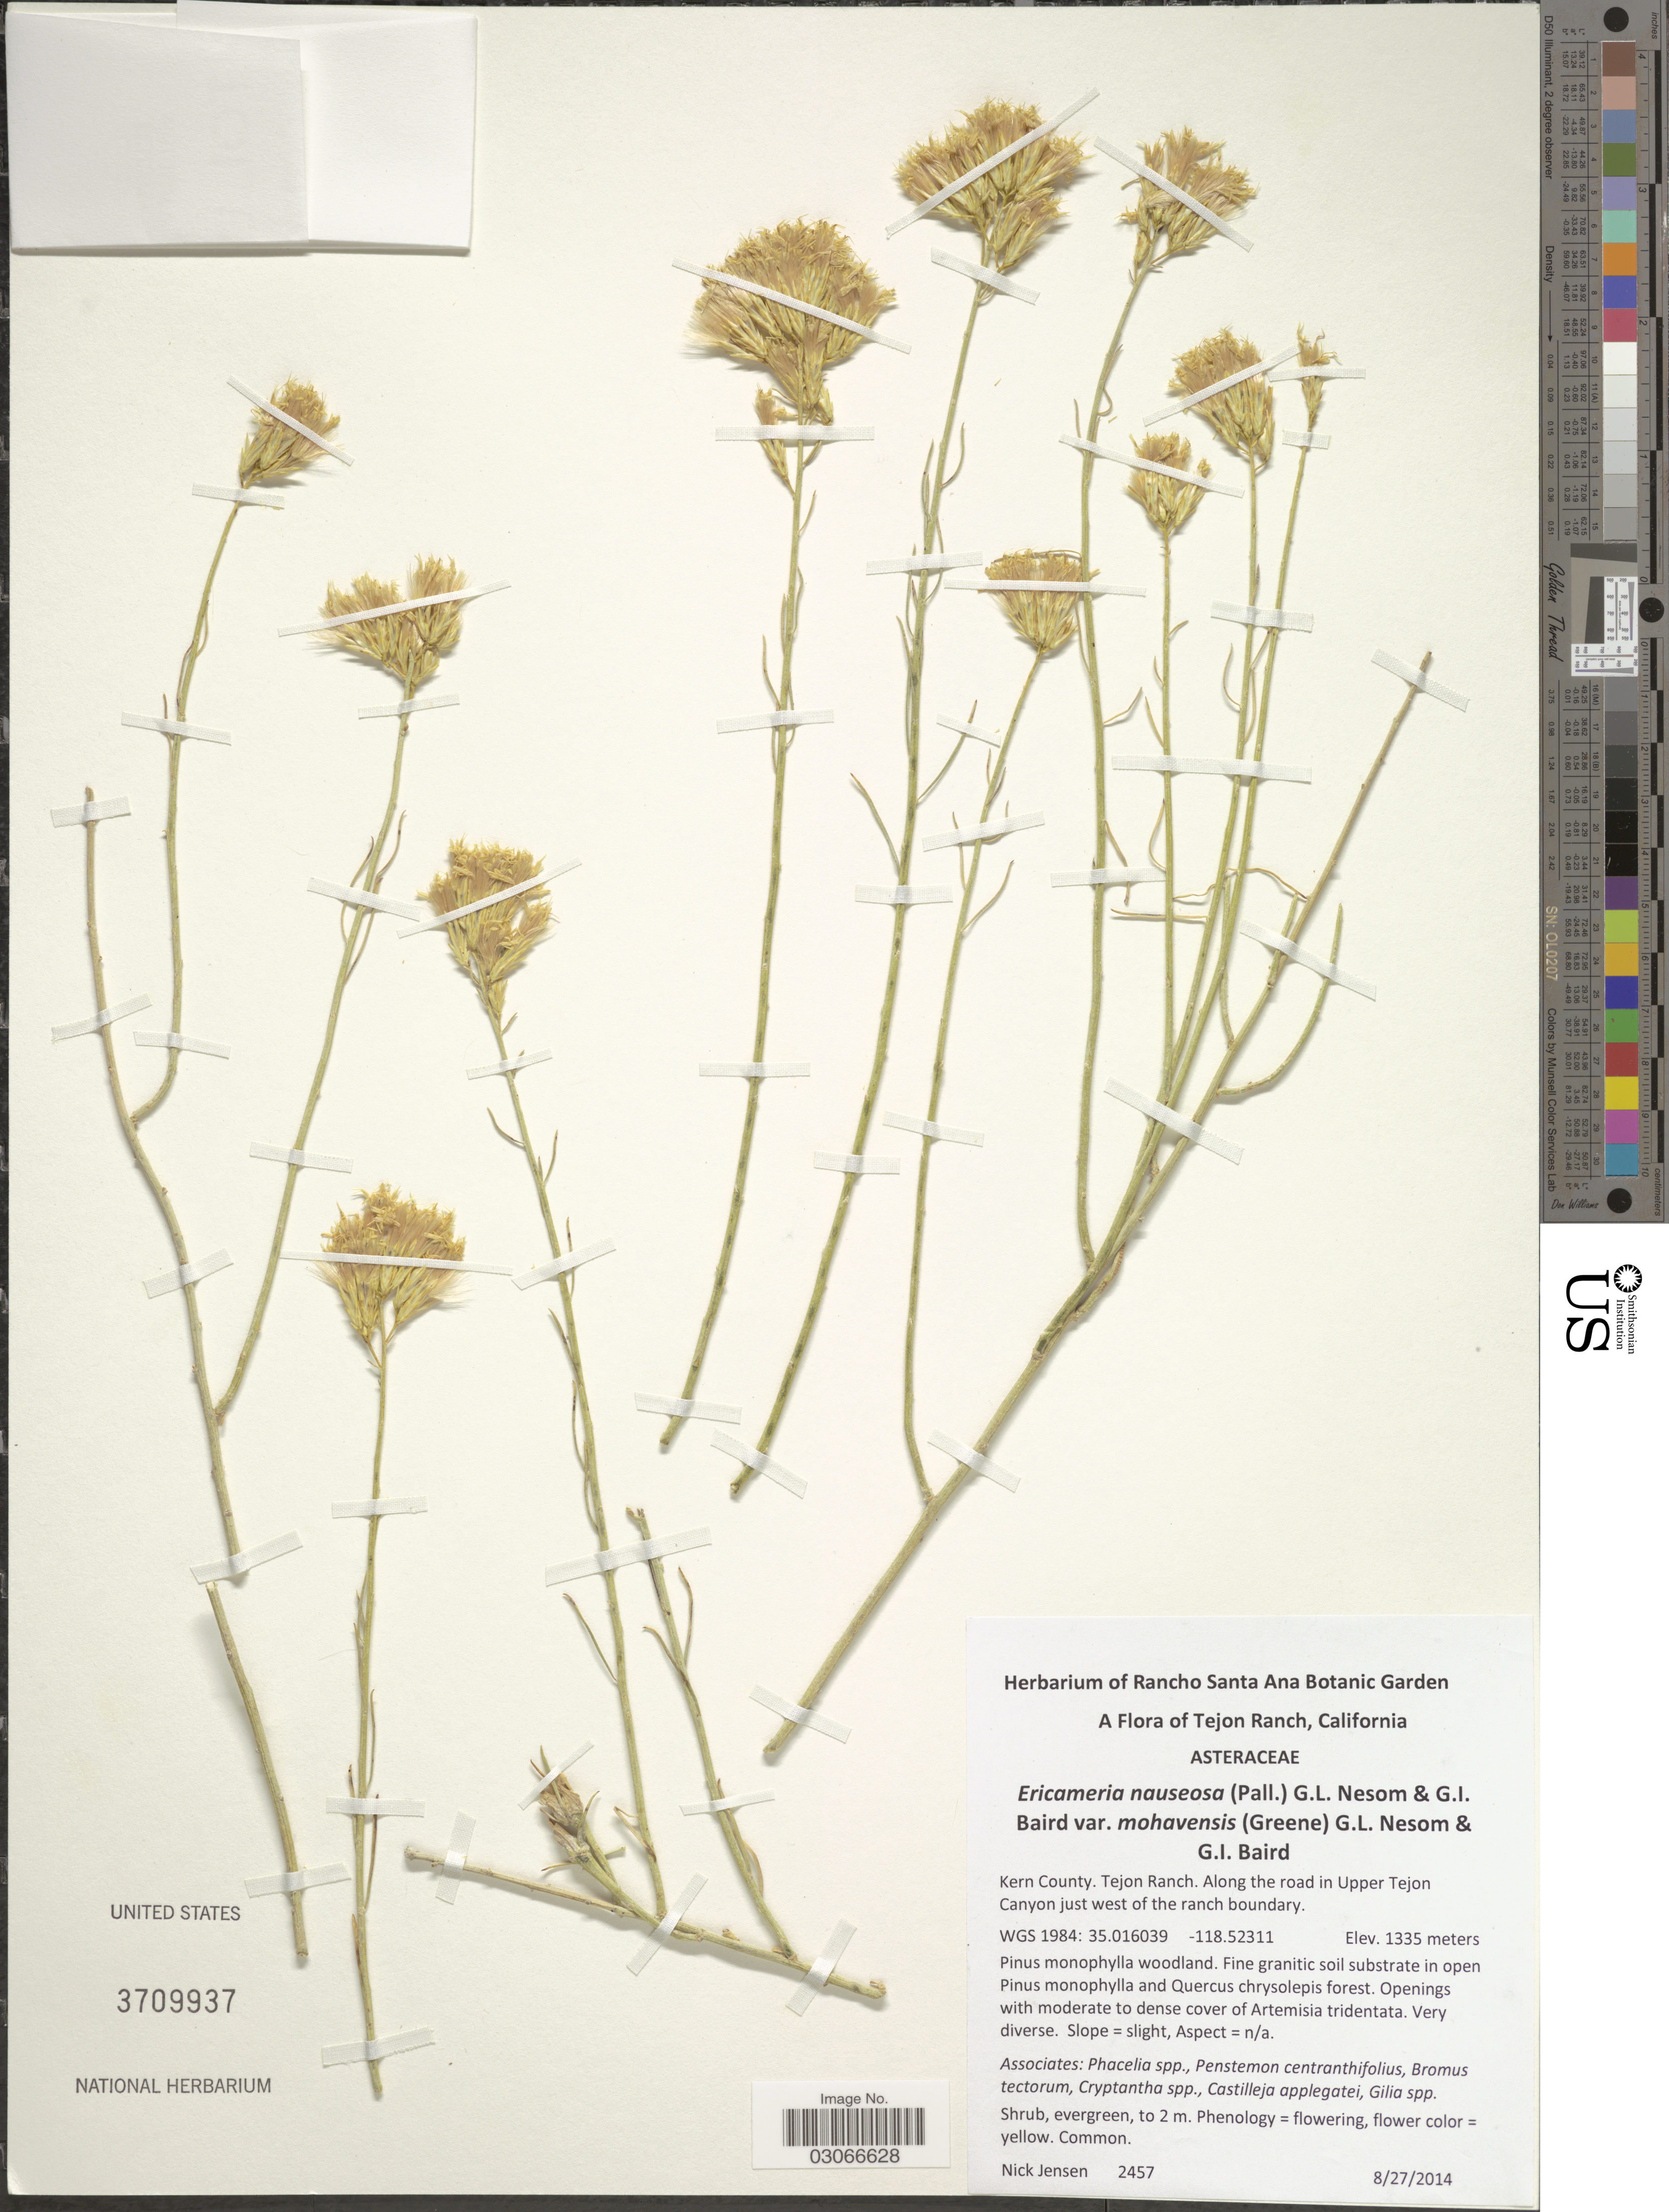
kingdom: Plantae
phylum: Tracheophyta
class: Magnoliopsida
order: Asterales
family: Asteraceae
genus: Ericameria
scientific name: Ericameria nauseosa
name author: (Pall. ex Pursh) G.L. Nesom & G.I. Baird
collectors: N. Jensen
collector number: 2457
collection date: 2014-08-27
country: United States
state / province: California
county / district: Kern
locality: Tejon Ranch. Kern County. Along the road in Upper Tejon Canyon just west of the ranch boundary.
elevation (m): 1335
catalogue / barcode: US 3709937